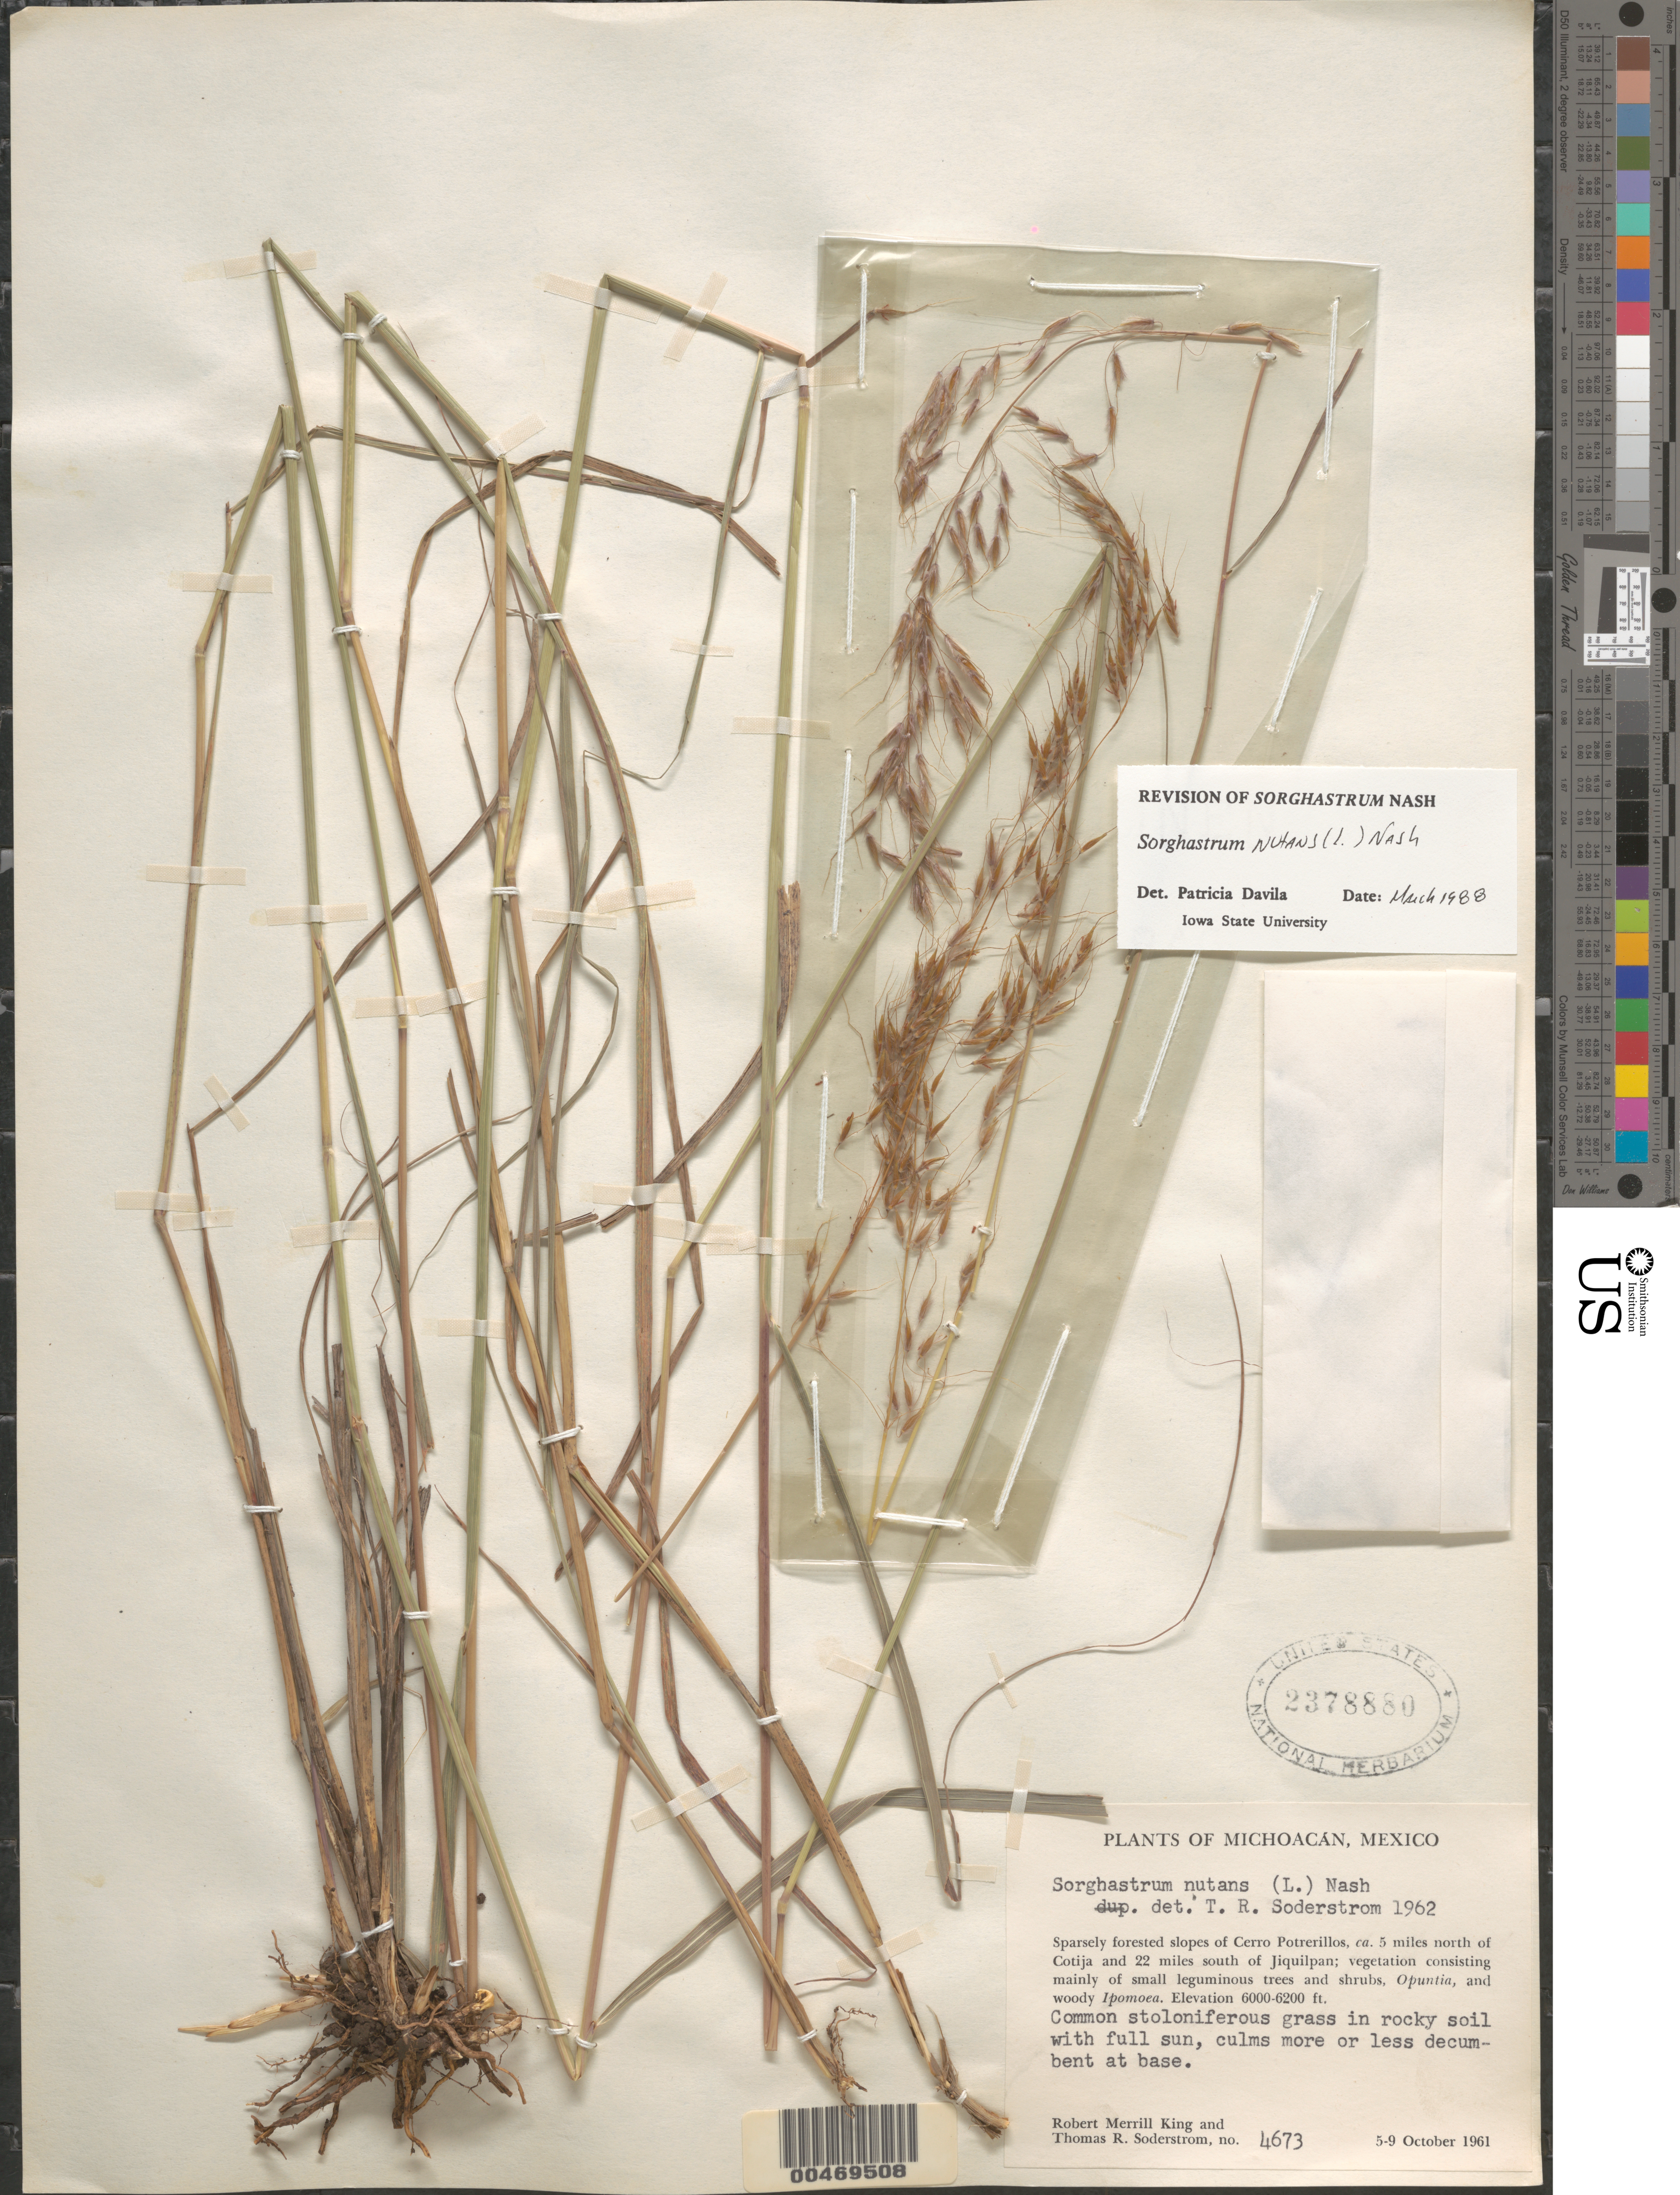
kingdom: Plantae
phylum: Tracheophyta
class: Liliopsida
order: Poales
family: Poaceae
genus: Sorghastrum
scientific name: Sorghastrum nutans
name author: (L.) Nash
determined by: Dávila, P. D.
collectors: R. M. King & T. R. Soderstrom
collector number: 4673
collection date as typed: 5 Oct 1961 to 9 Oct 1961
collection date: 1961-10-05/1961-10-09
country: Mexico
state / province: Michoacán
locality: Cerro Potrerillos, ca 5 mi N of Cotija & 22 mi S of Jiquilpan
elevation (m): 1829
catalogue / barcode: US 2378880